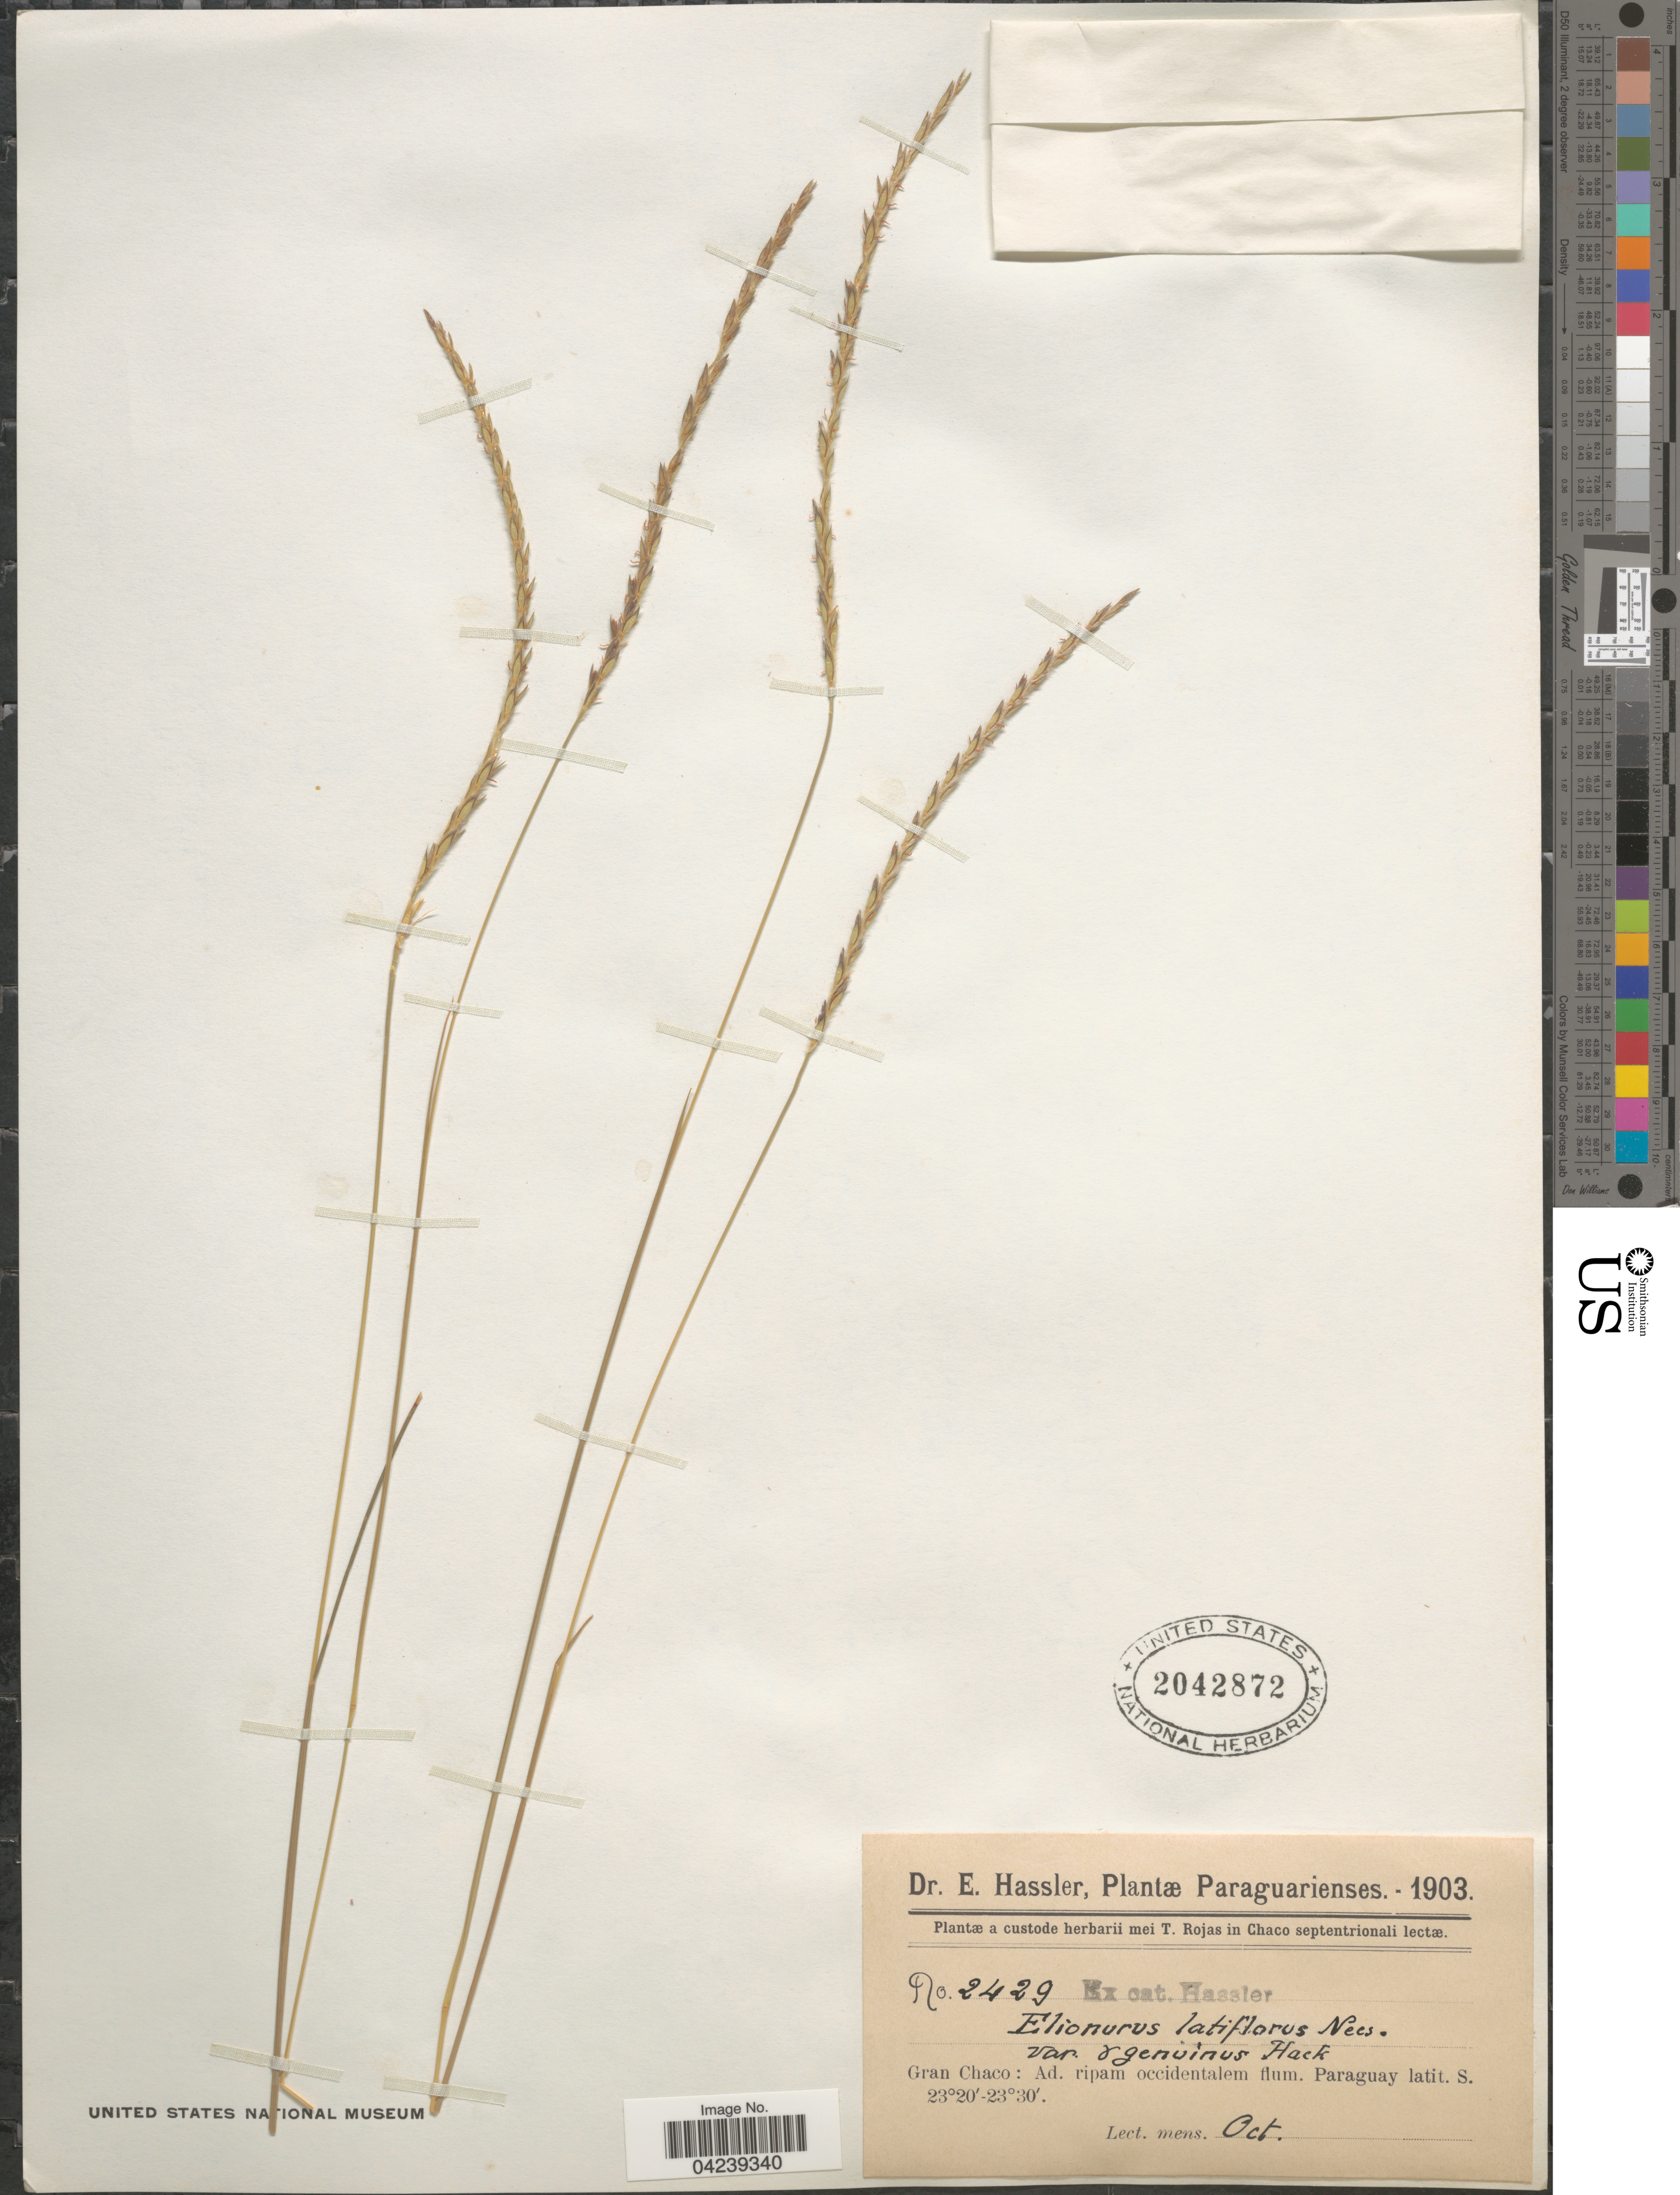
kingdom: Plantae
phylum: Tracheophyta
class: Liliopsida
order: Poales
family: Poaceae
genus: Elionurus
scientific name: Elionurus tripsacoides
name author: Humb. & Bonpl. ex Willd.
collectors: E. Hassler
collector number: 2429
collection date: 1903-10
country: Paraguay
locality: In Chaco septentrionali lectæ. Gran Chaco: Ad. ripam occidentalem flum. Paraguay.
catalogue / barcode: US 2042872